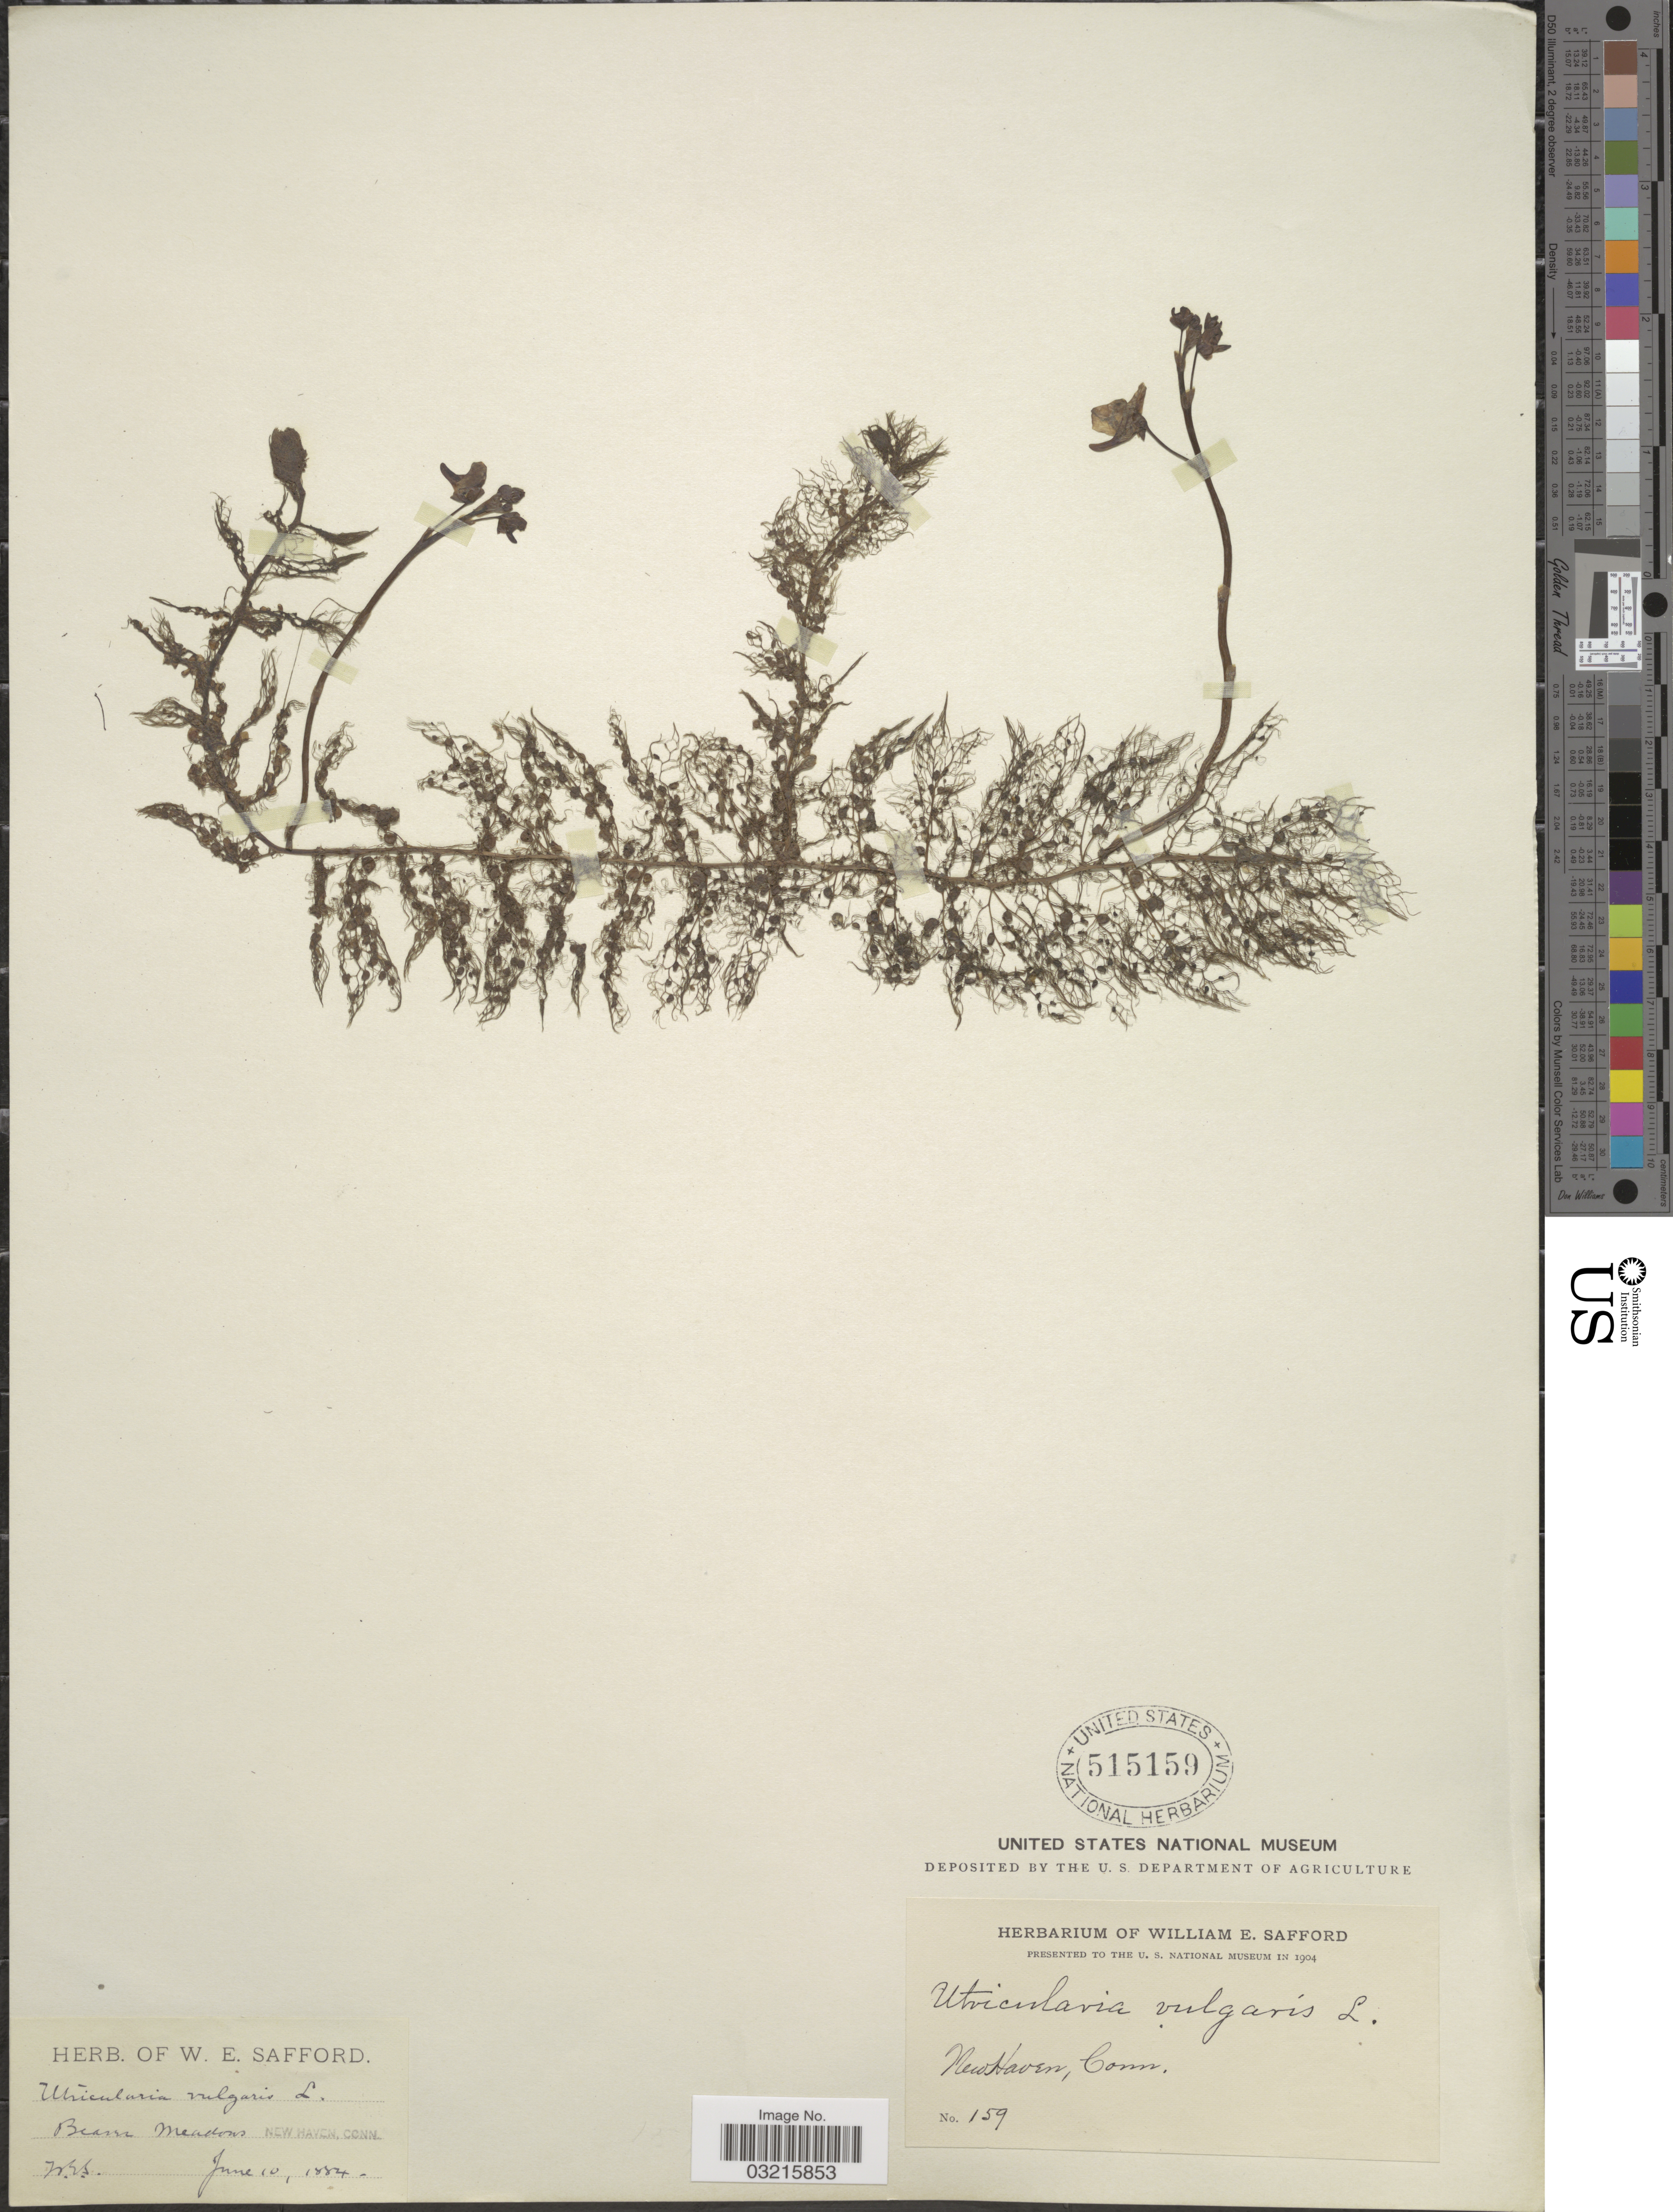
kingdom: Plantae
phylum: Tracheophyta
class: Magnoliopsida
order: Lamiales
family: Lentibulariaceae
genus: Utricularia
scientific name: Utricularia vulgaris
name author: L.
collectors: W. E. Safford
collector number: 159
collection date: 1884-06-10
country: United States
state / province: Connecticut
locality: New Haven.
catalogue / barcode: US 515159